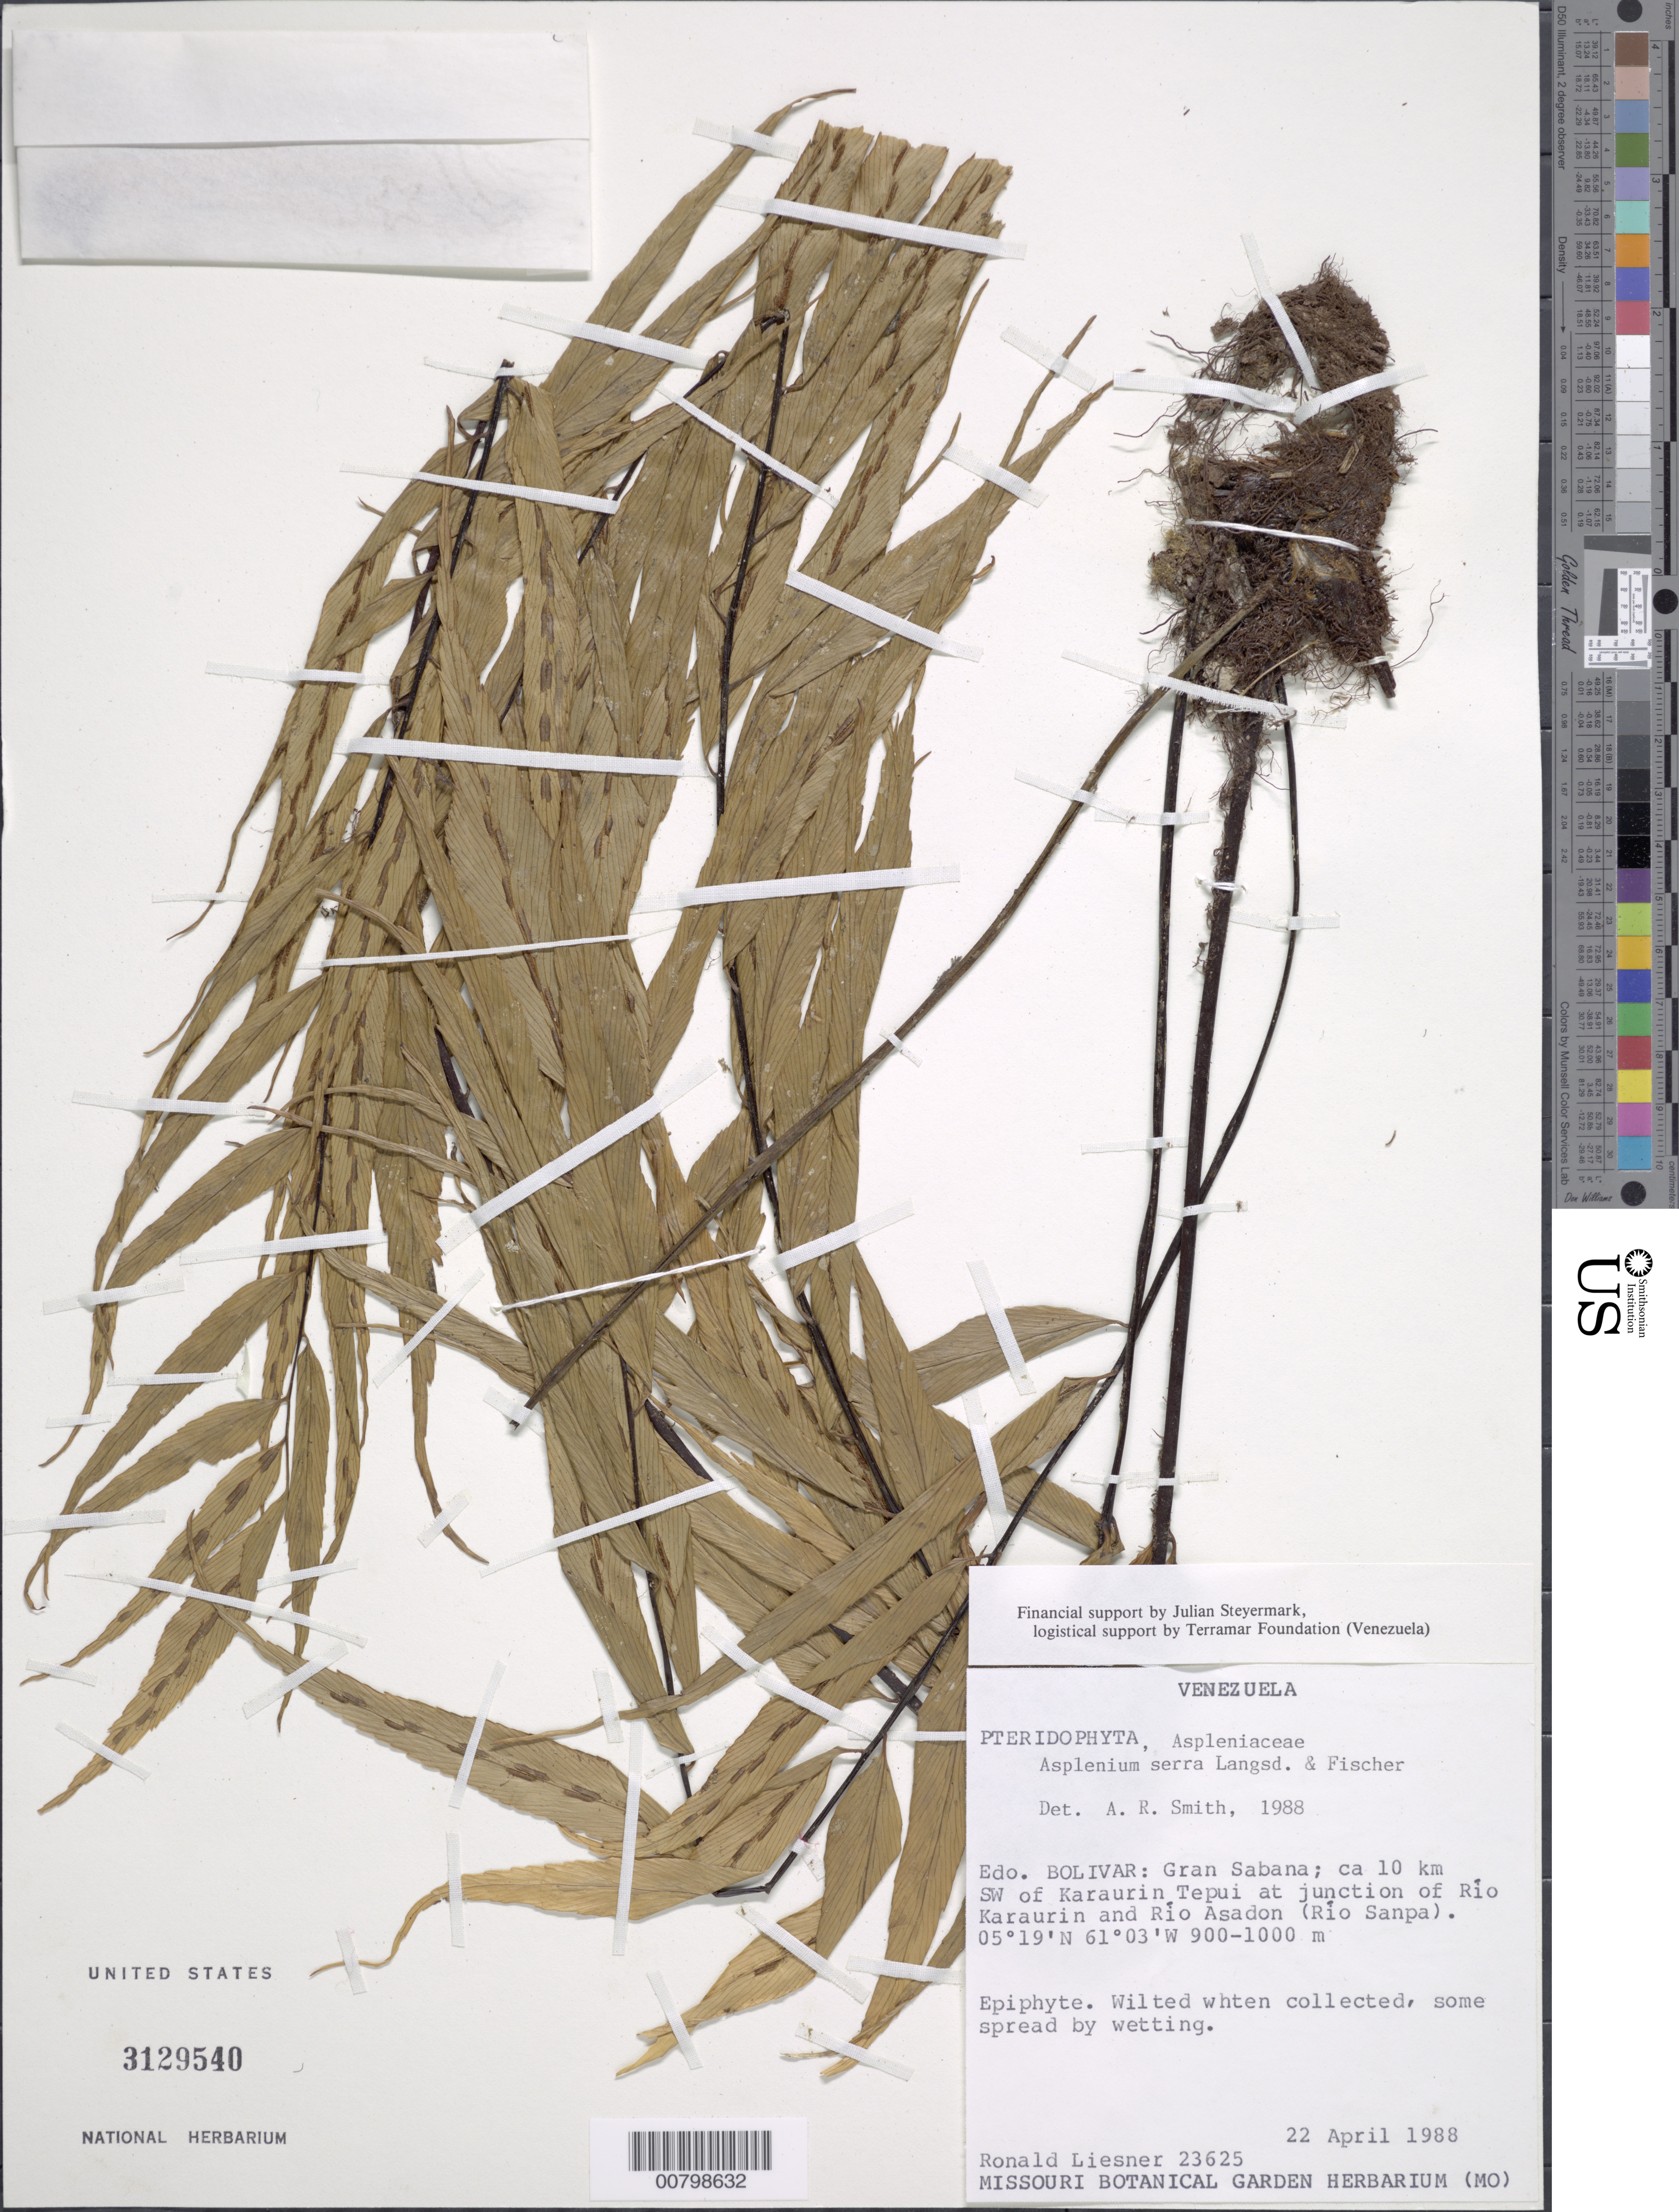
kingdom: Plantae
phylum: Tracheophyta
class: Polypodiopsida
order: Polypodiales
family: Aspleniaceae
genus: Asplenium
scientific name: Asplenium serra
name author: Langsd. & Fisch.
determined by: Smith, Alan R., (UC)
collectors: R. L. Liesner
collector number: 23625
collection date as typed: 22-Apr-88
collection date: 1988-04-22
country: Venezuela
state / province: Bolívar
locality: Gran Sabana, ca 10 km SW of Karaurin tepuí at junction of Río Karaurin and Río Asadon (Río Sanpa)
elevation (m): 900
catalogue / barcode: US 3129540